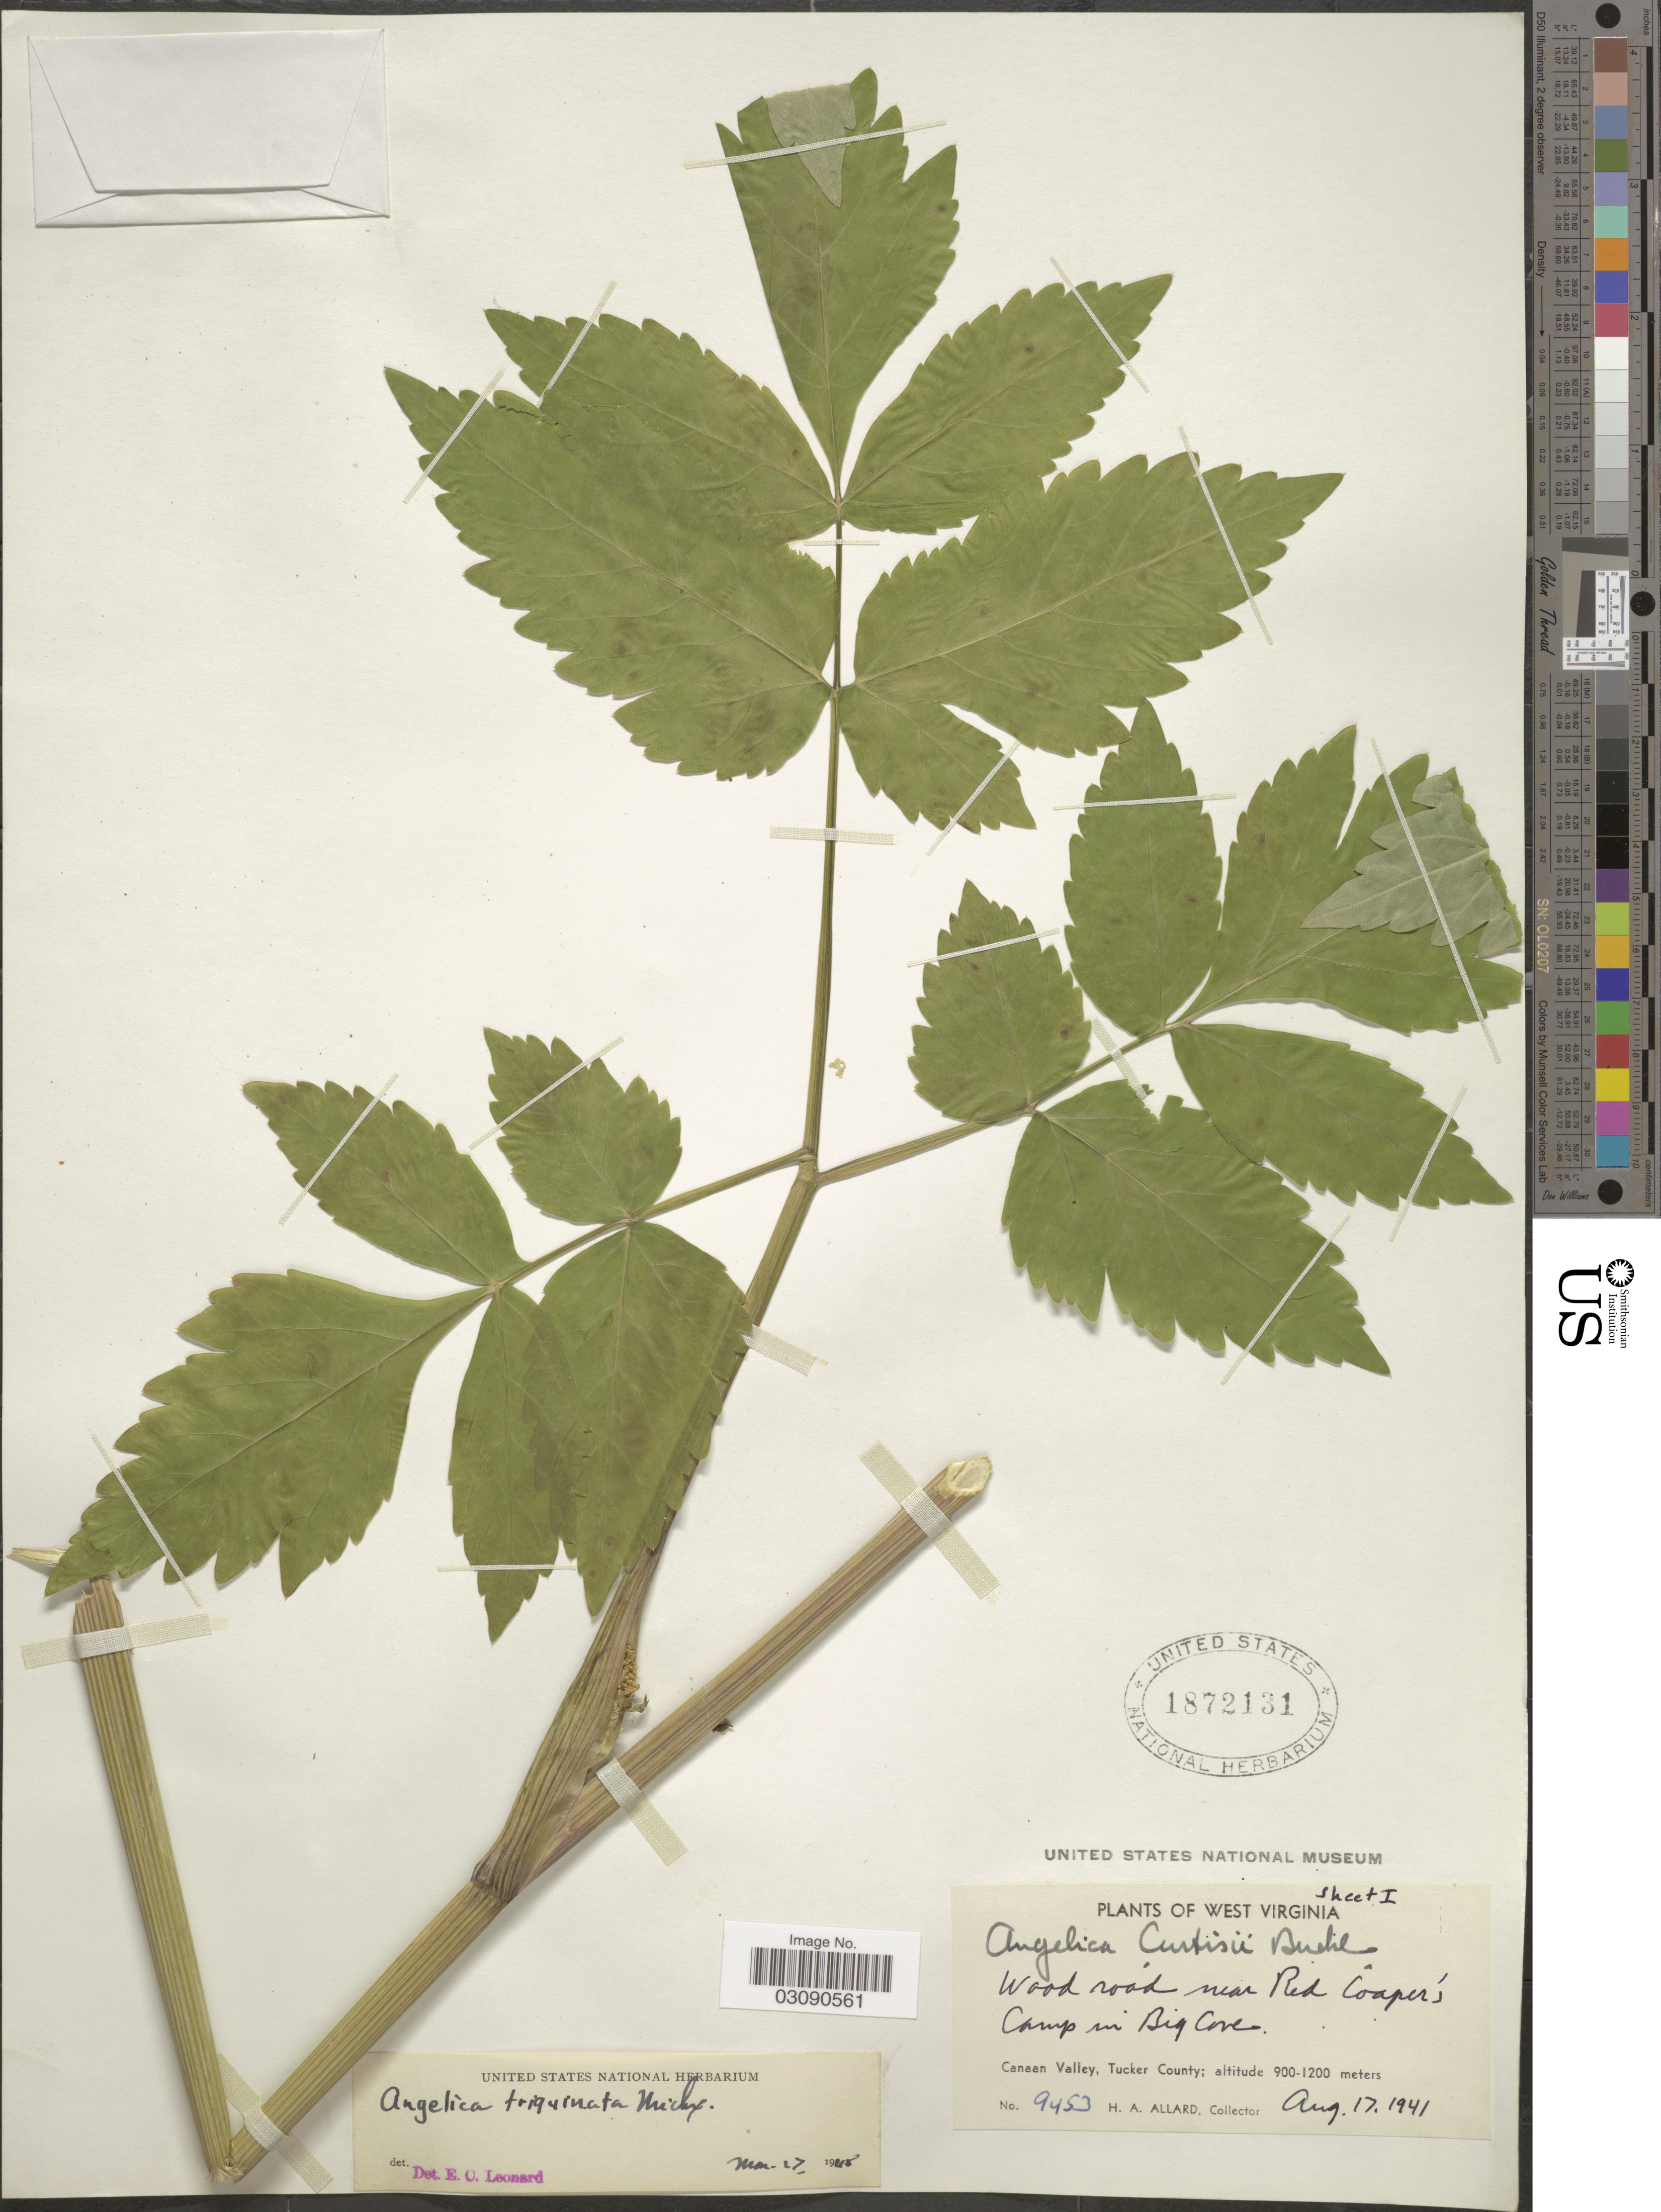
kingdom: Plantae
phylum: Tracheophyta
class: Magnoliopsida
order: Apiales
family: Apiaceae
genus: Angelica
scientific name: Angelica triquinata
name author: Michx.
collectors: H. A. Allard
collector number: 9453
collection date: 1941-08-17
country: United States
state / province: West Virginia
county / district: Tucker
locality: Wood road near Red Craper's Camp in Big Cove. Canaan Valley, Tucker County.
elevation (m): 900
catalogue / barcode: US 1872131